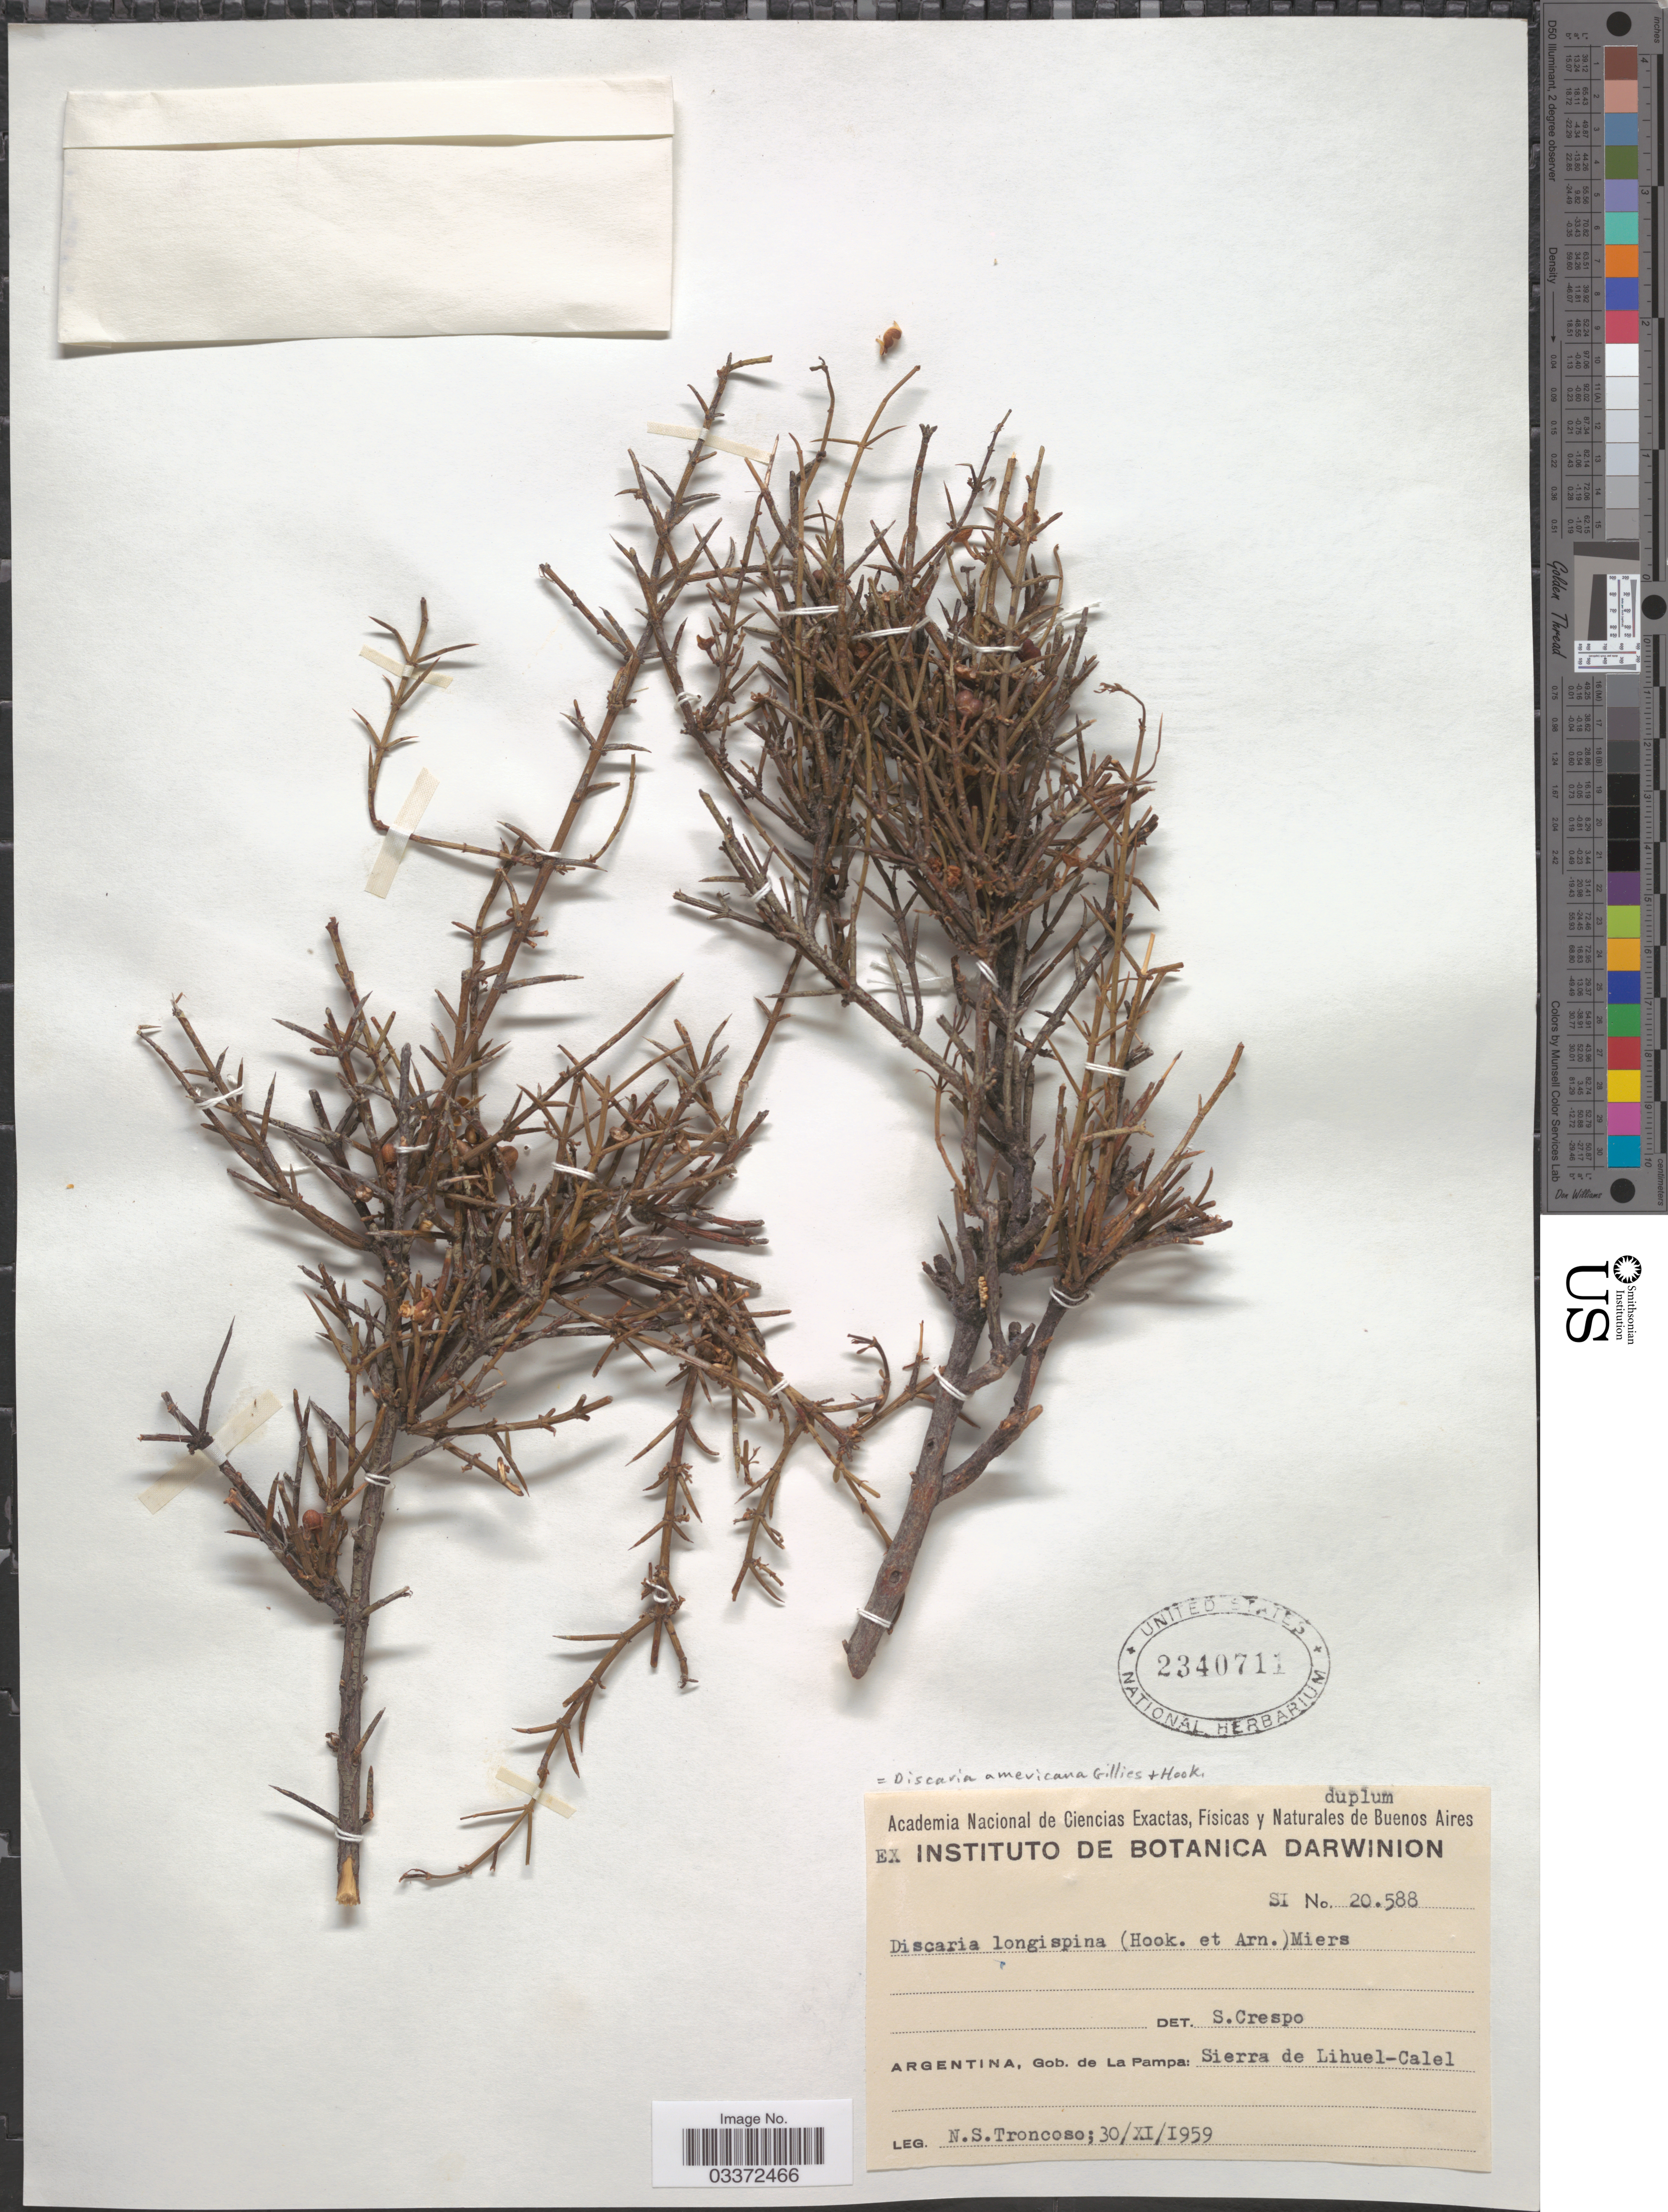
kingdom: Plantae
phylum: Tracheophyta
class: Magnoliopsida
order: Rosales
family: Rhamnaceae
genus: Discaria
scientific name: Discaria americana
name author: Gillies & Hook.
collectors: N. Troncoso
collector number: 20588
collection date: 1959-11-30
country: Argentina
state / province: La Pampa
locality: Gob. de La Pampa: Sierra de Lihuel-Calel.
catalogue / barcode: US 2340711